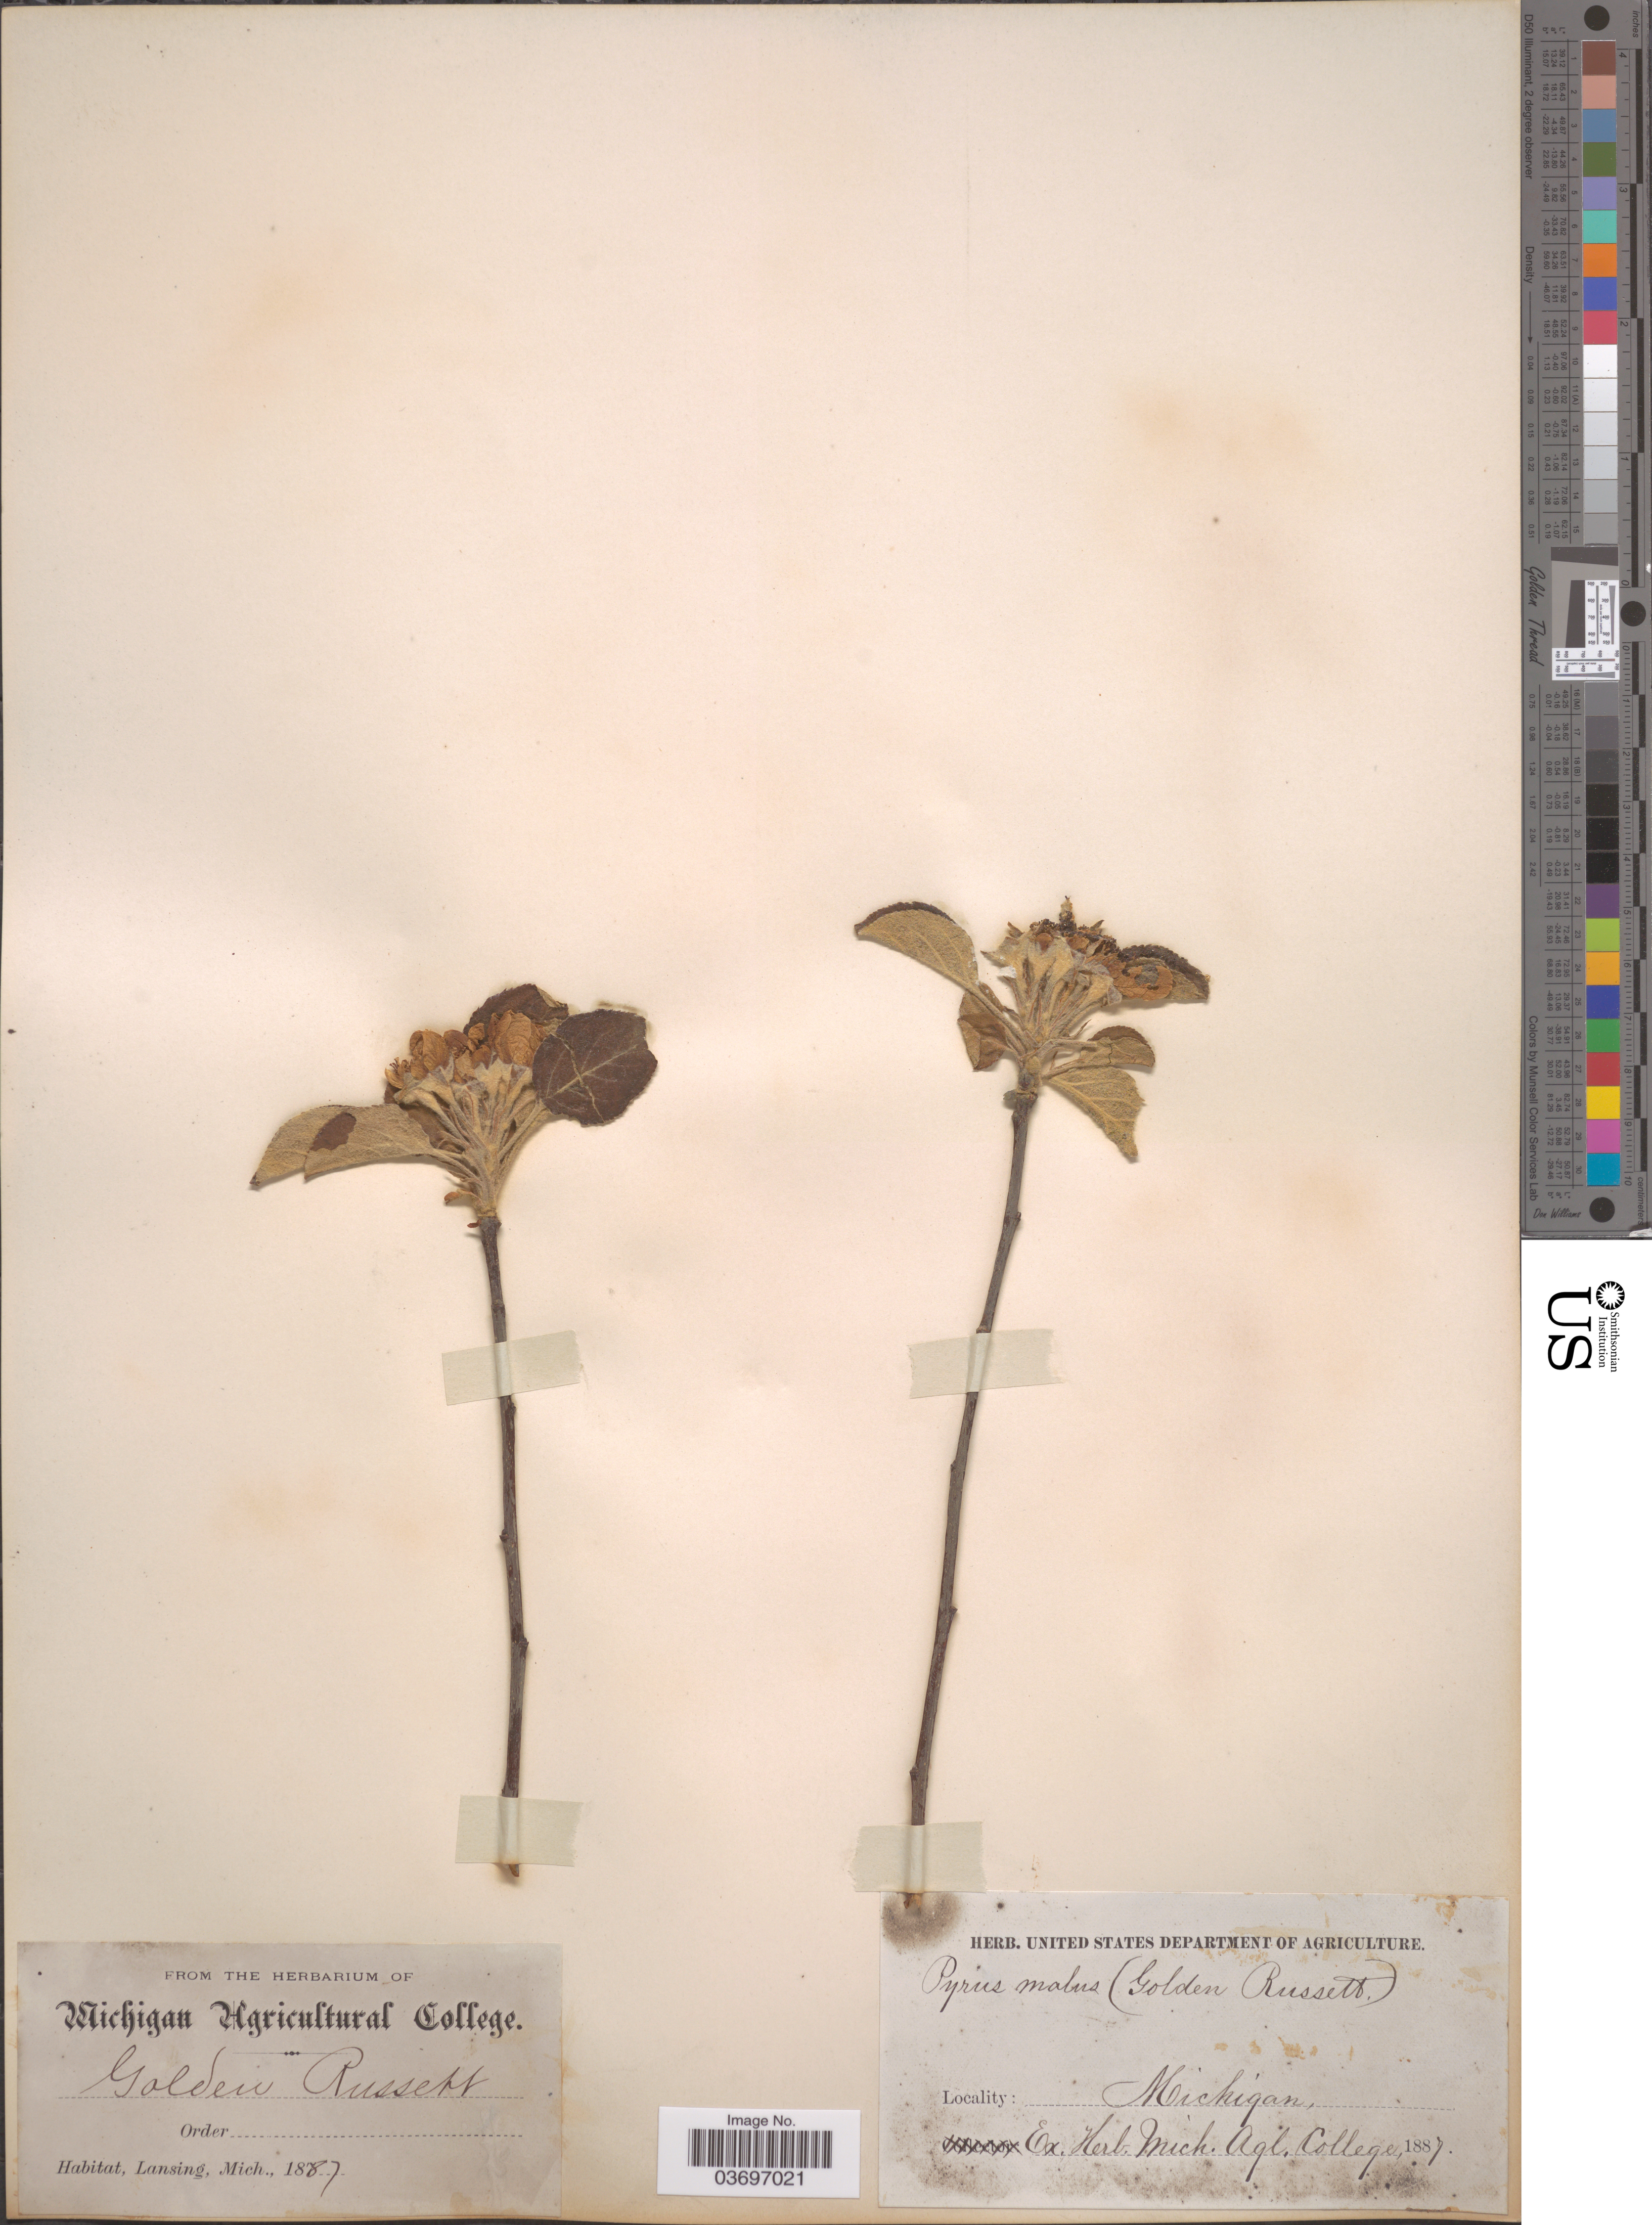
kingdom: Plantae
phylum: Tracheophyta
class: Magnoliopsida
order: Rosales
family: Rosaceae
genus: Malus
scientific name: Malus pumila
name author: Mill.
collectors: Ex herb. Michigan Agricultural College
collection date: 1887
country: United States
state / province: Michigan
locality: Lansing.